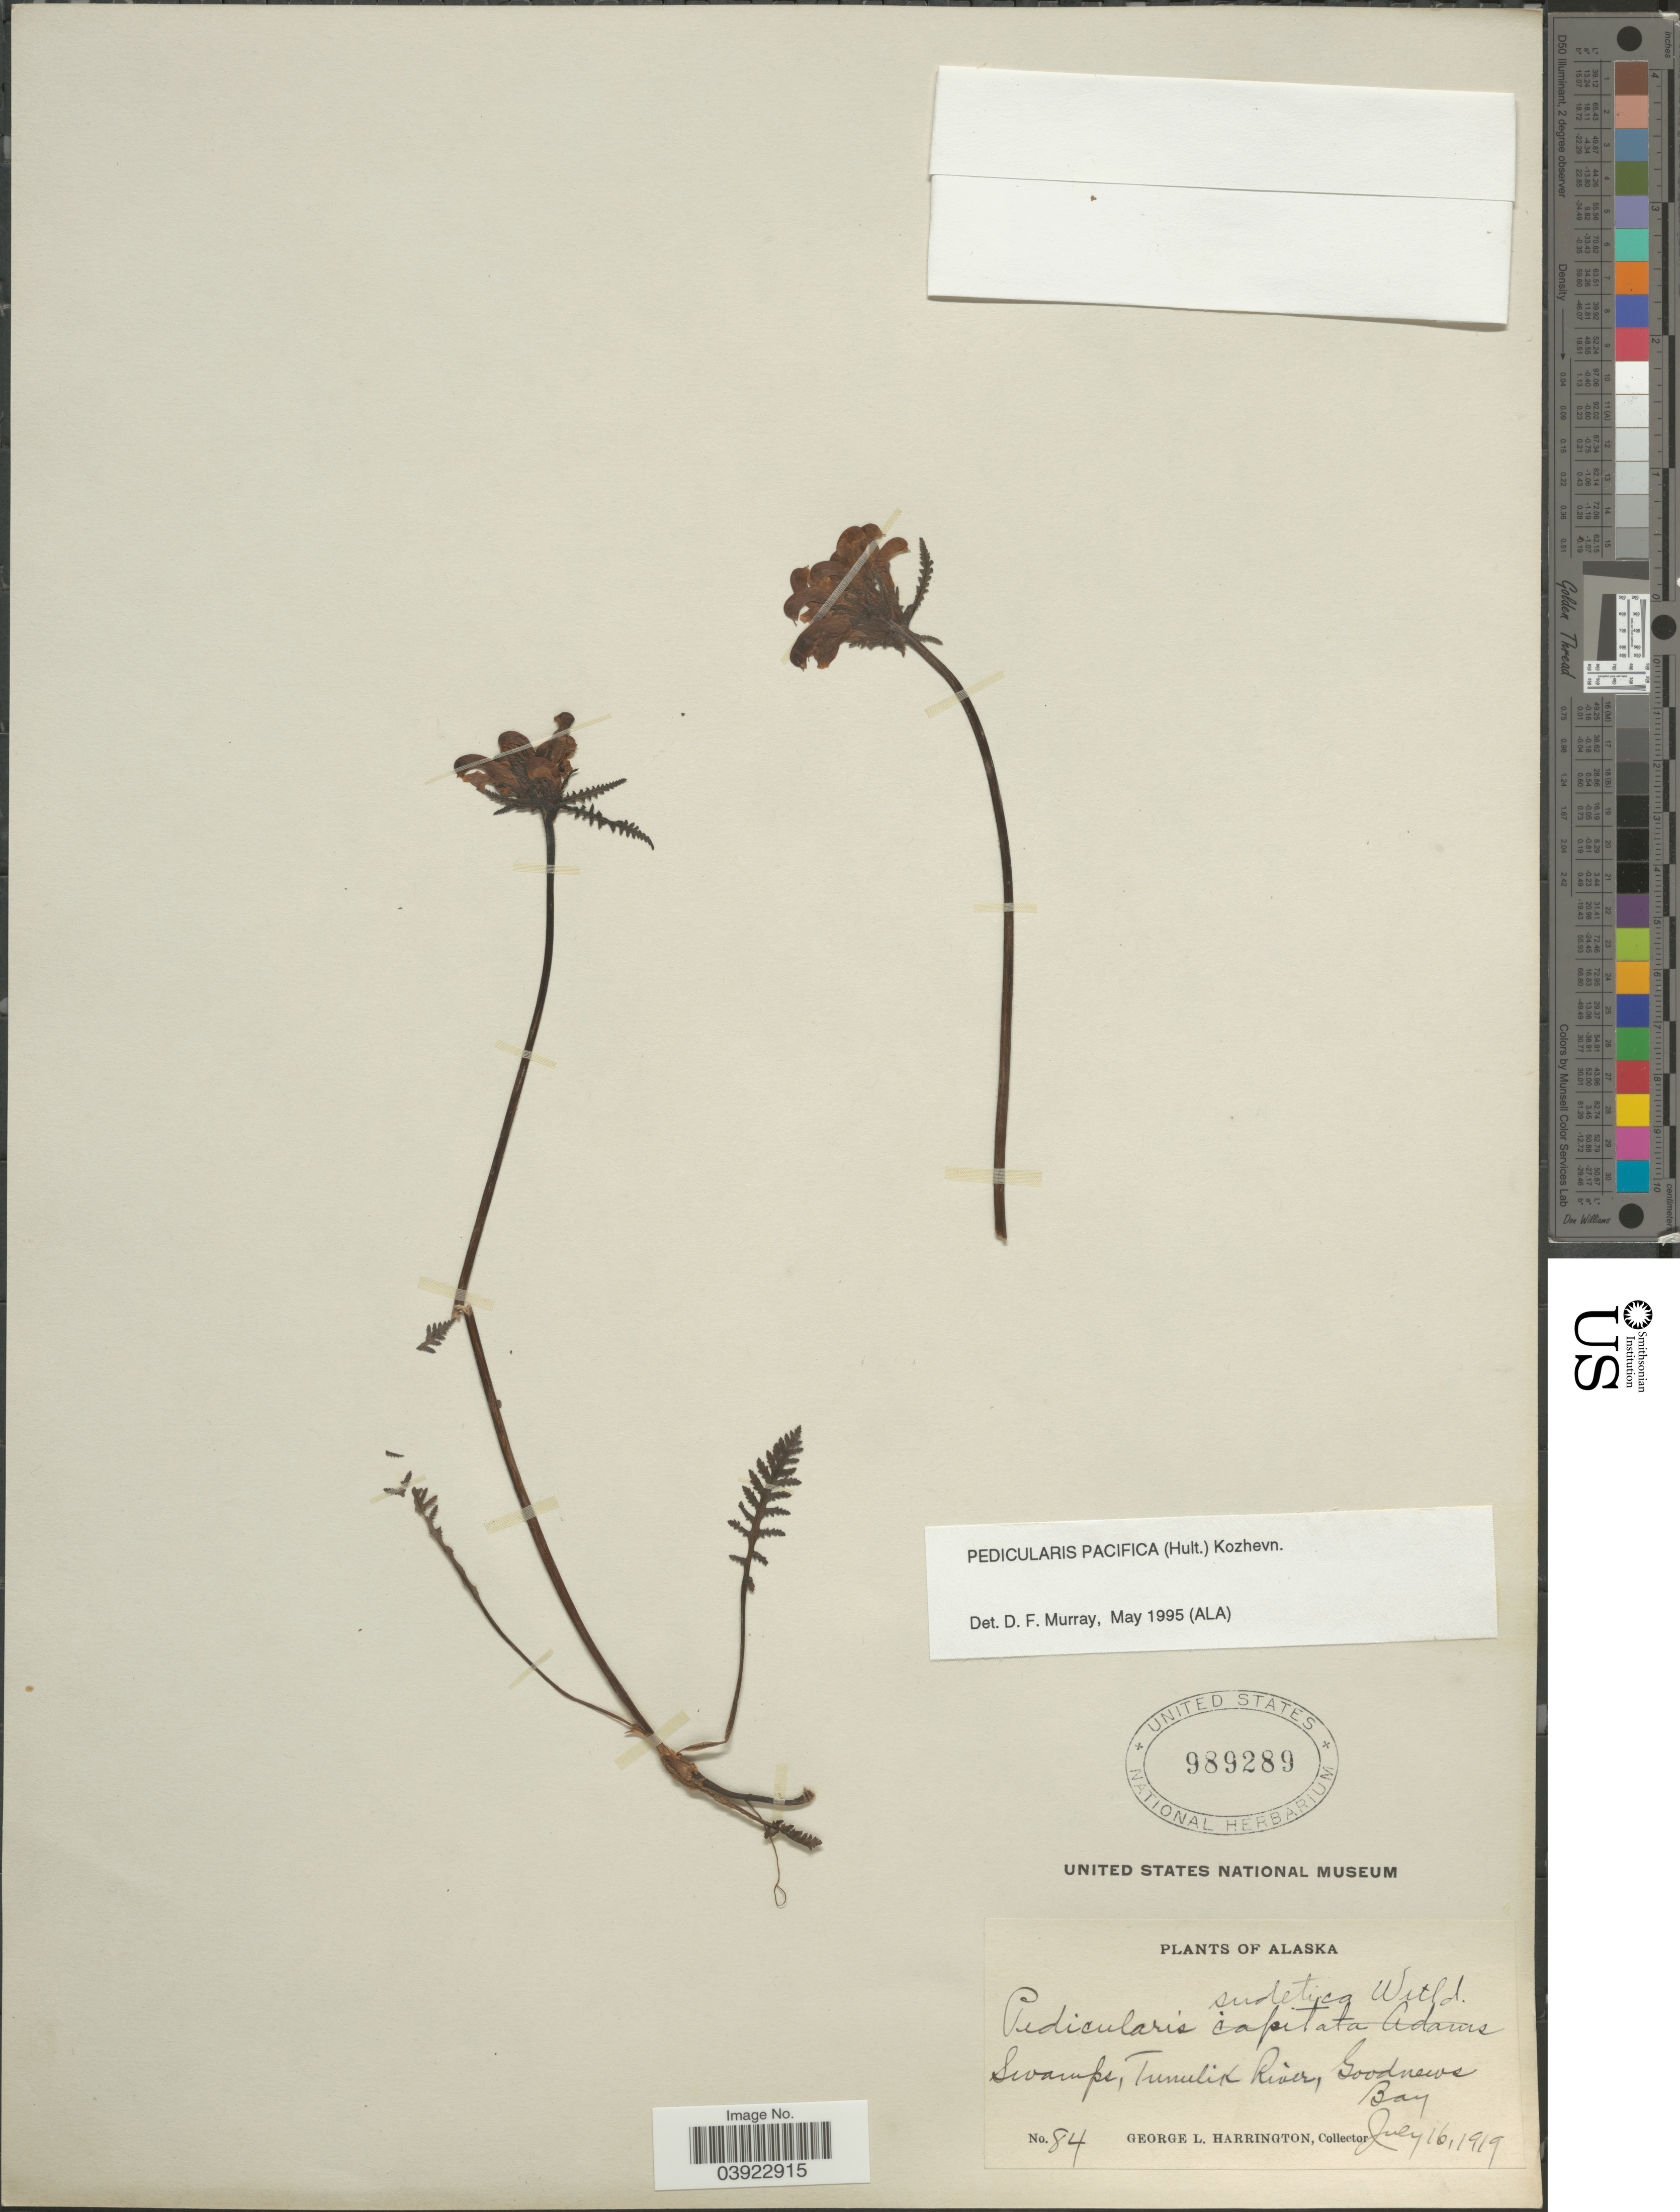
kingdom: Plantae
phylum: Tracheophyta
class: Magnoliopsida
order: Lamiales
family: Orobanchaceae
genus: Pedicularis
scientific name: Pedicularis pacifica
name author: (Hultén) Kozhevn.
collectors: G. Harrington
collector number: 84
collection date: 1919-07-16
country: United States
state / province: Alaska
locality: Tunulik River, Goodnews Bay.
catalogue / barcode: US 989289